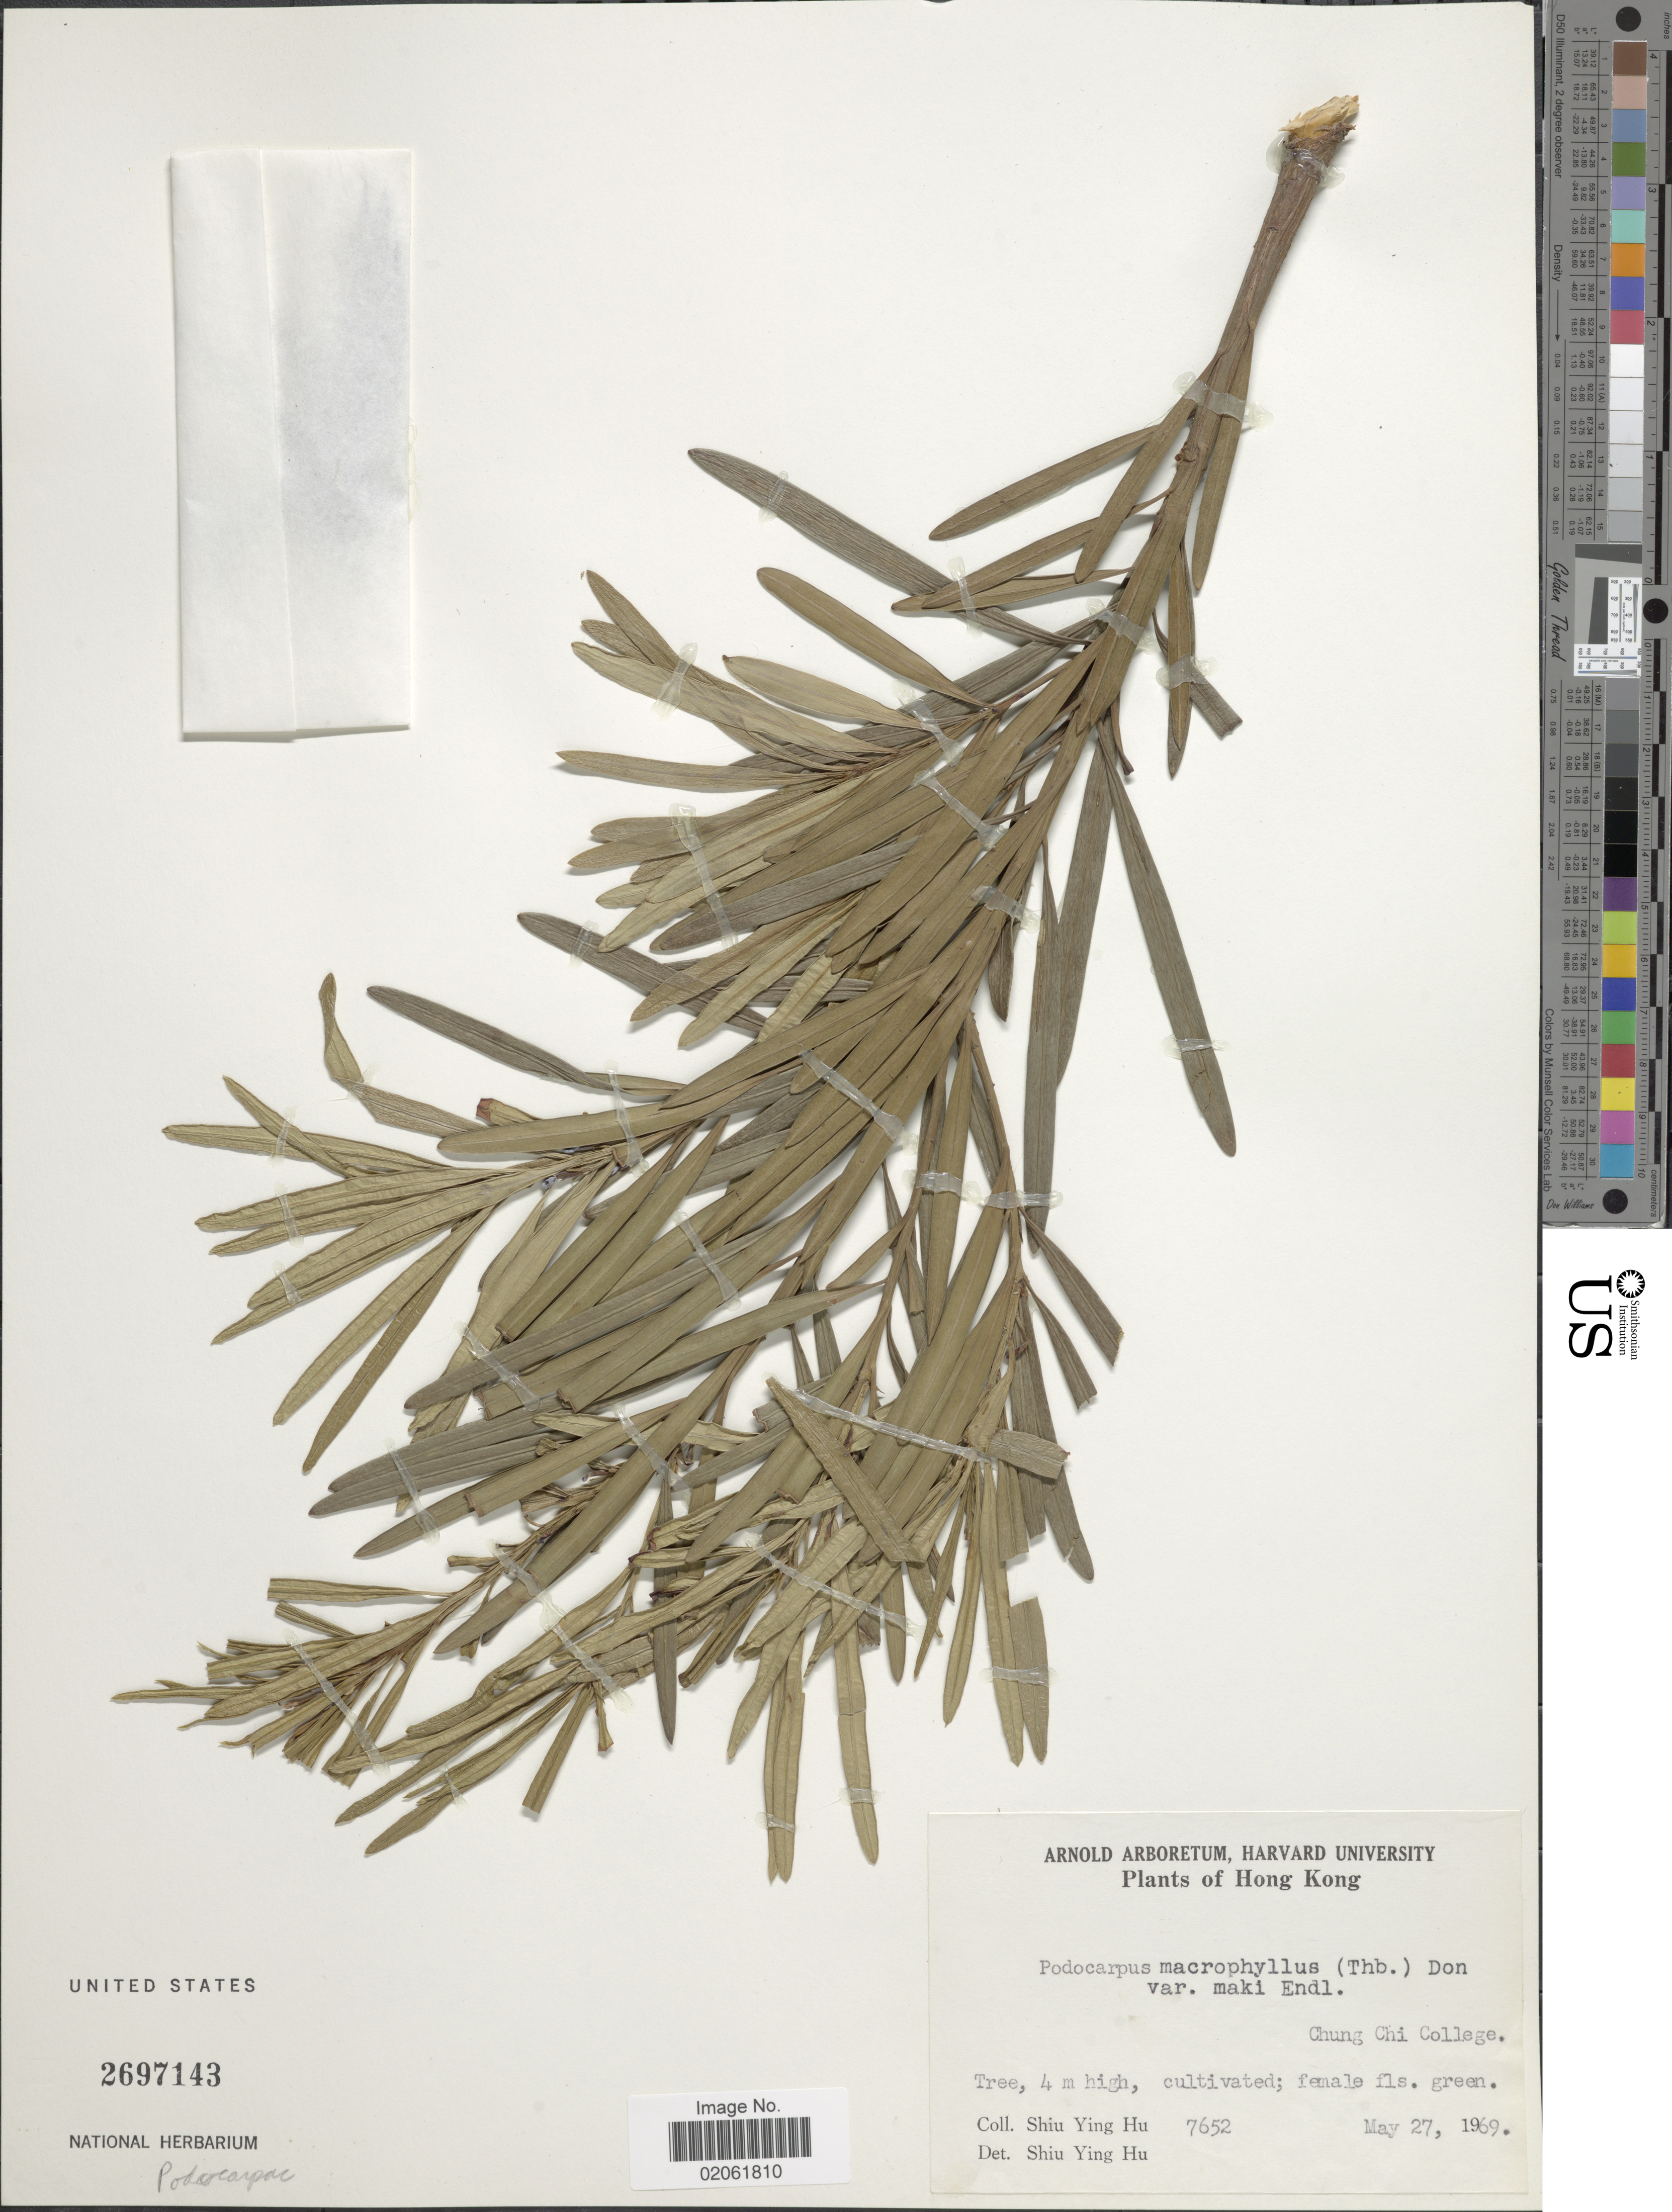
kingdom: Plantae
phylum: Tracheophyta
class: Pinopsida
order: Pinales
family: Podocarpaceae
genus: Podocarpus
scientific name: Podocarpus macrophyllus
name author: (Thunb.) Sweet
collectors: S. Y. Hu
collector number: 7652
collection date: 1969-05-27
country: China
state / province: Hong Kong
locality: Chung Chi College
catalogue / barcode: US 2697143